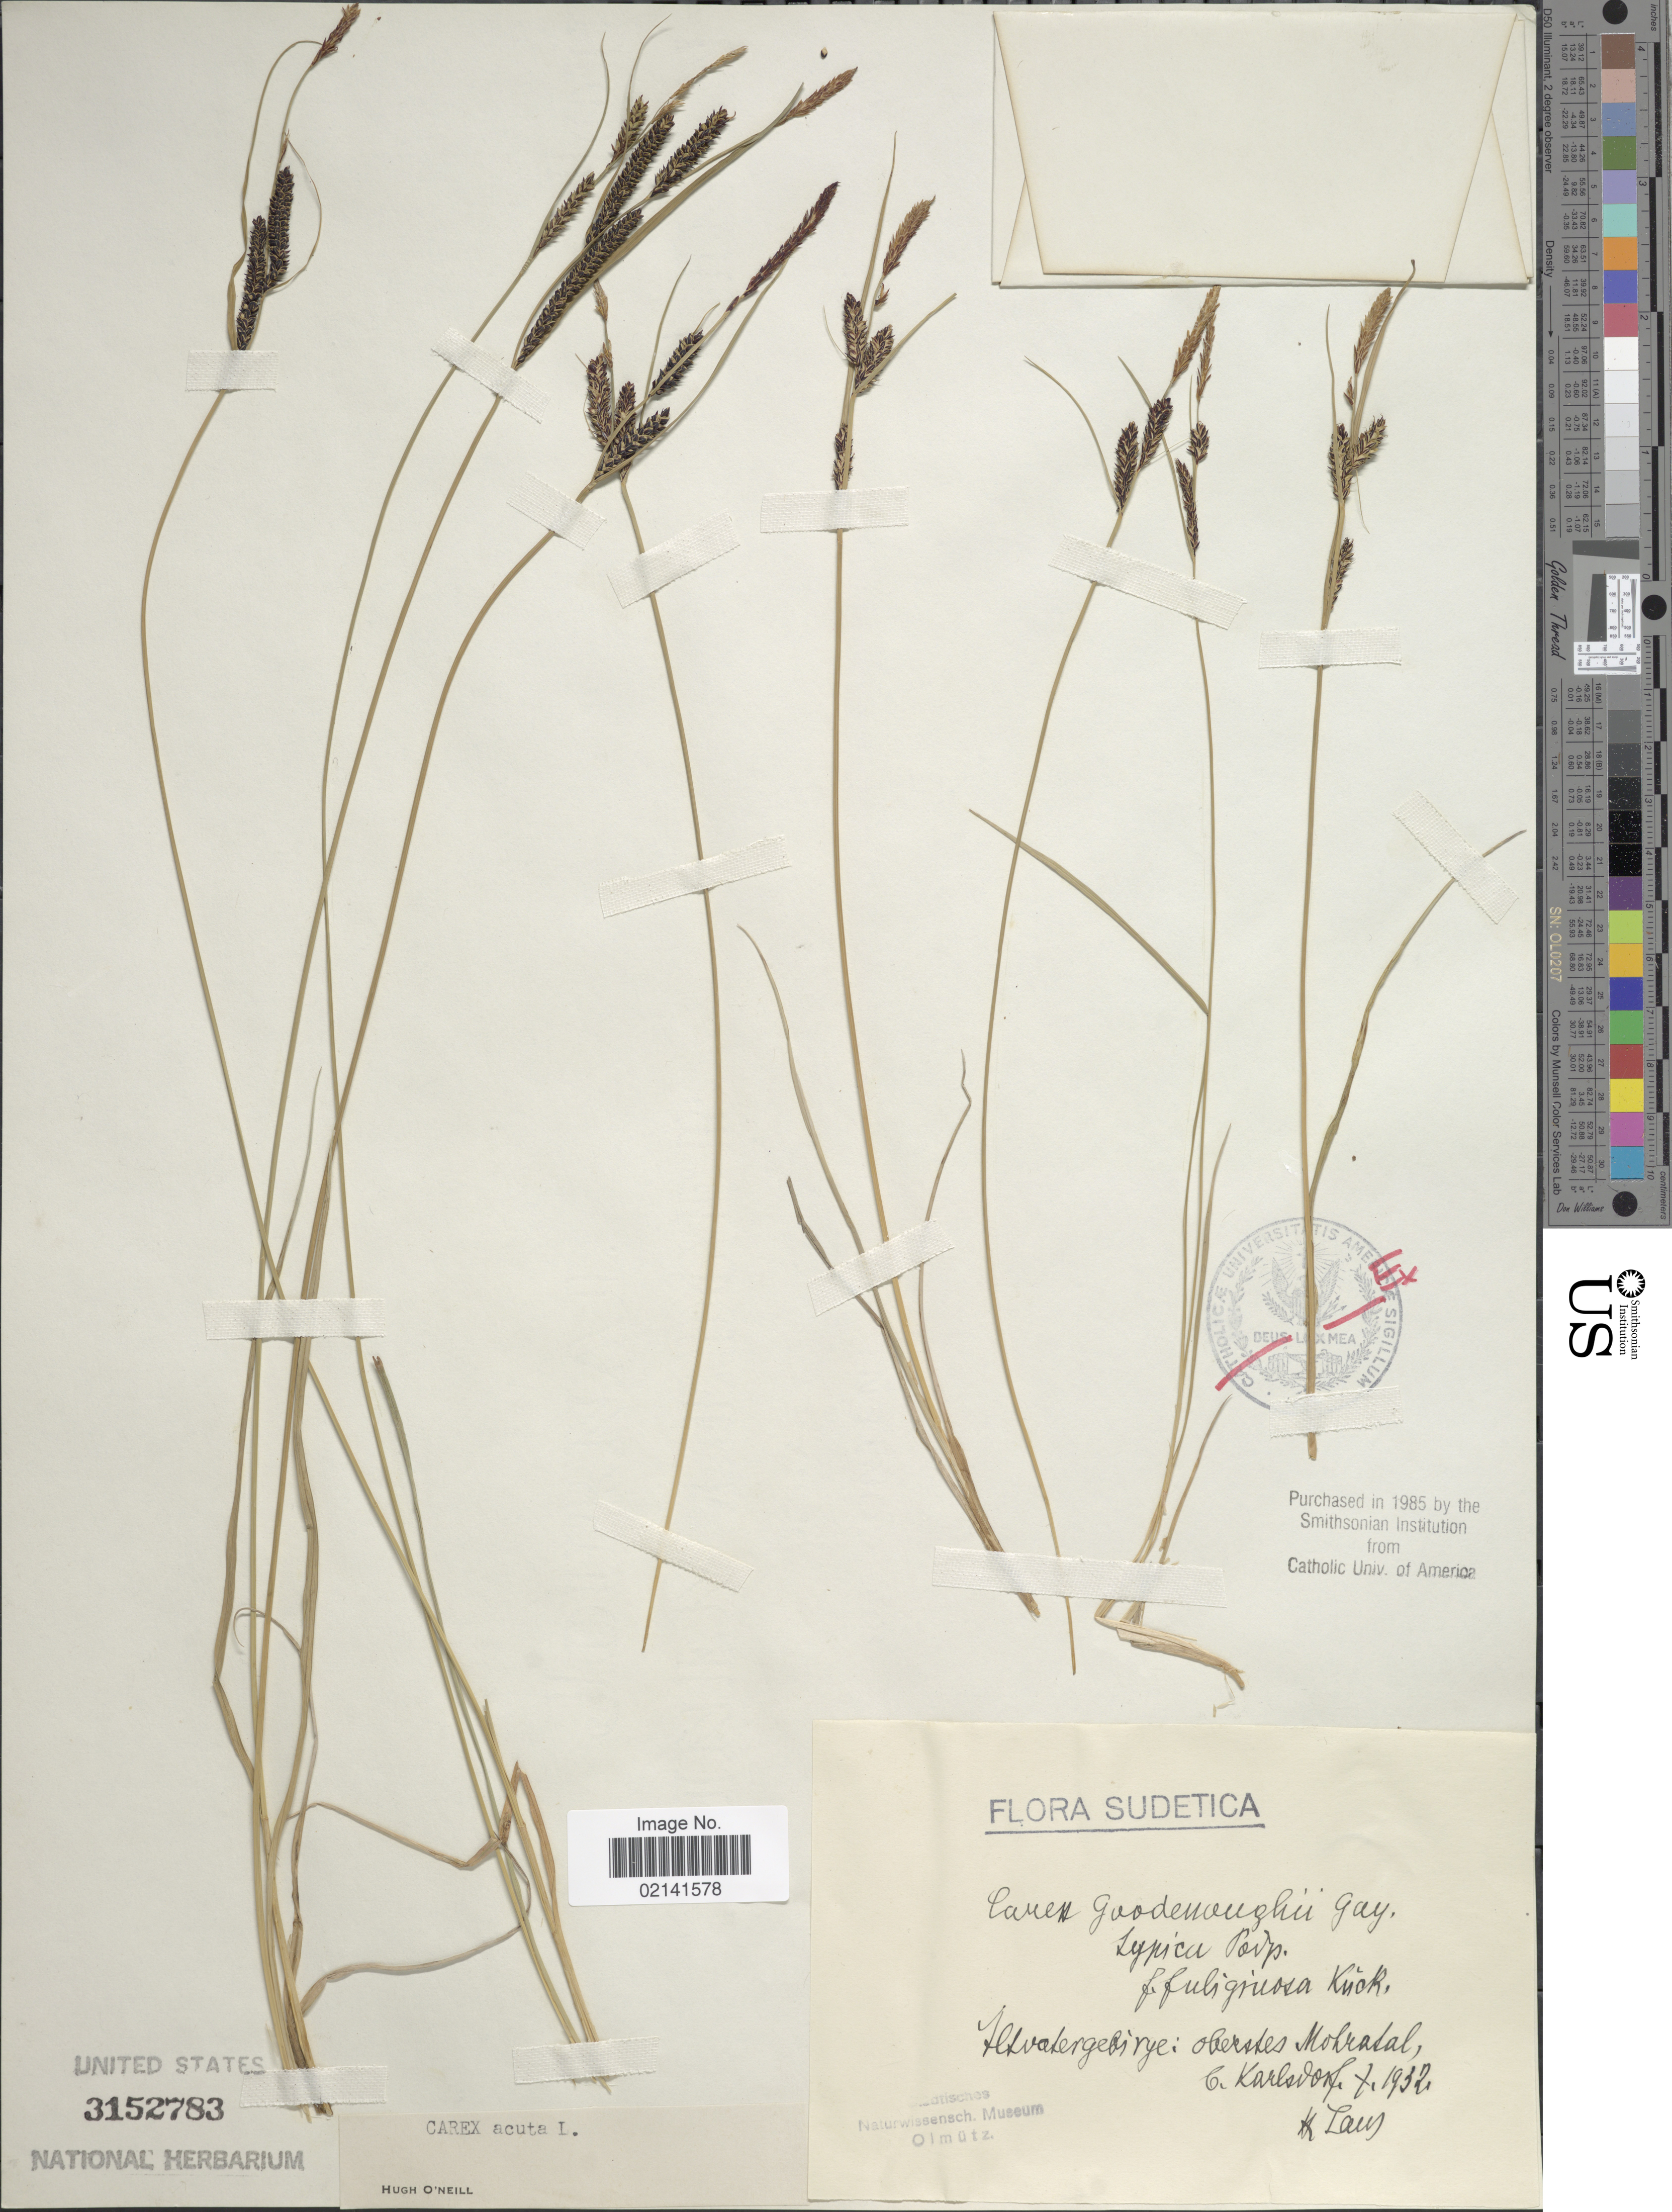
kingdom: Plantae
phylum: Tracheophyta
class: Liliopsida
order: Poales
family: Cyperaceae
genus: Carex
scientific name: Carex acuta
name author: L.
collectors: A. Laus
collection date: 1932-10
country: Germany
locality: Flora Sudetica, Ilvatergebirge: obertes Mohradal [interpreted], karlsdorf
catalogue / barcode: US 3152783